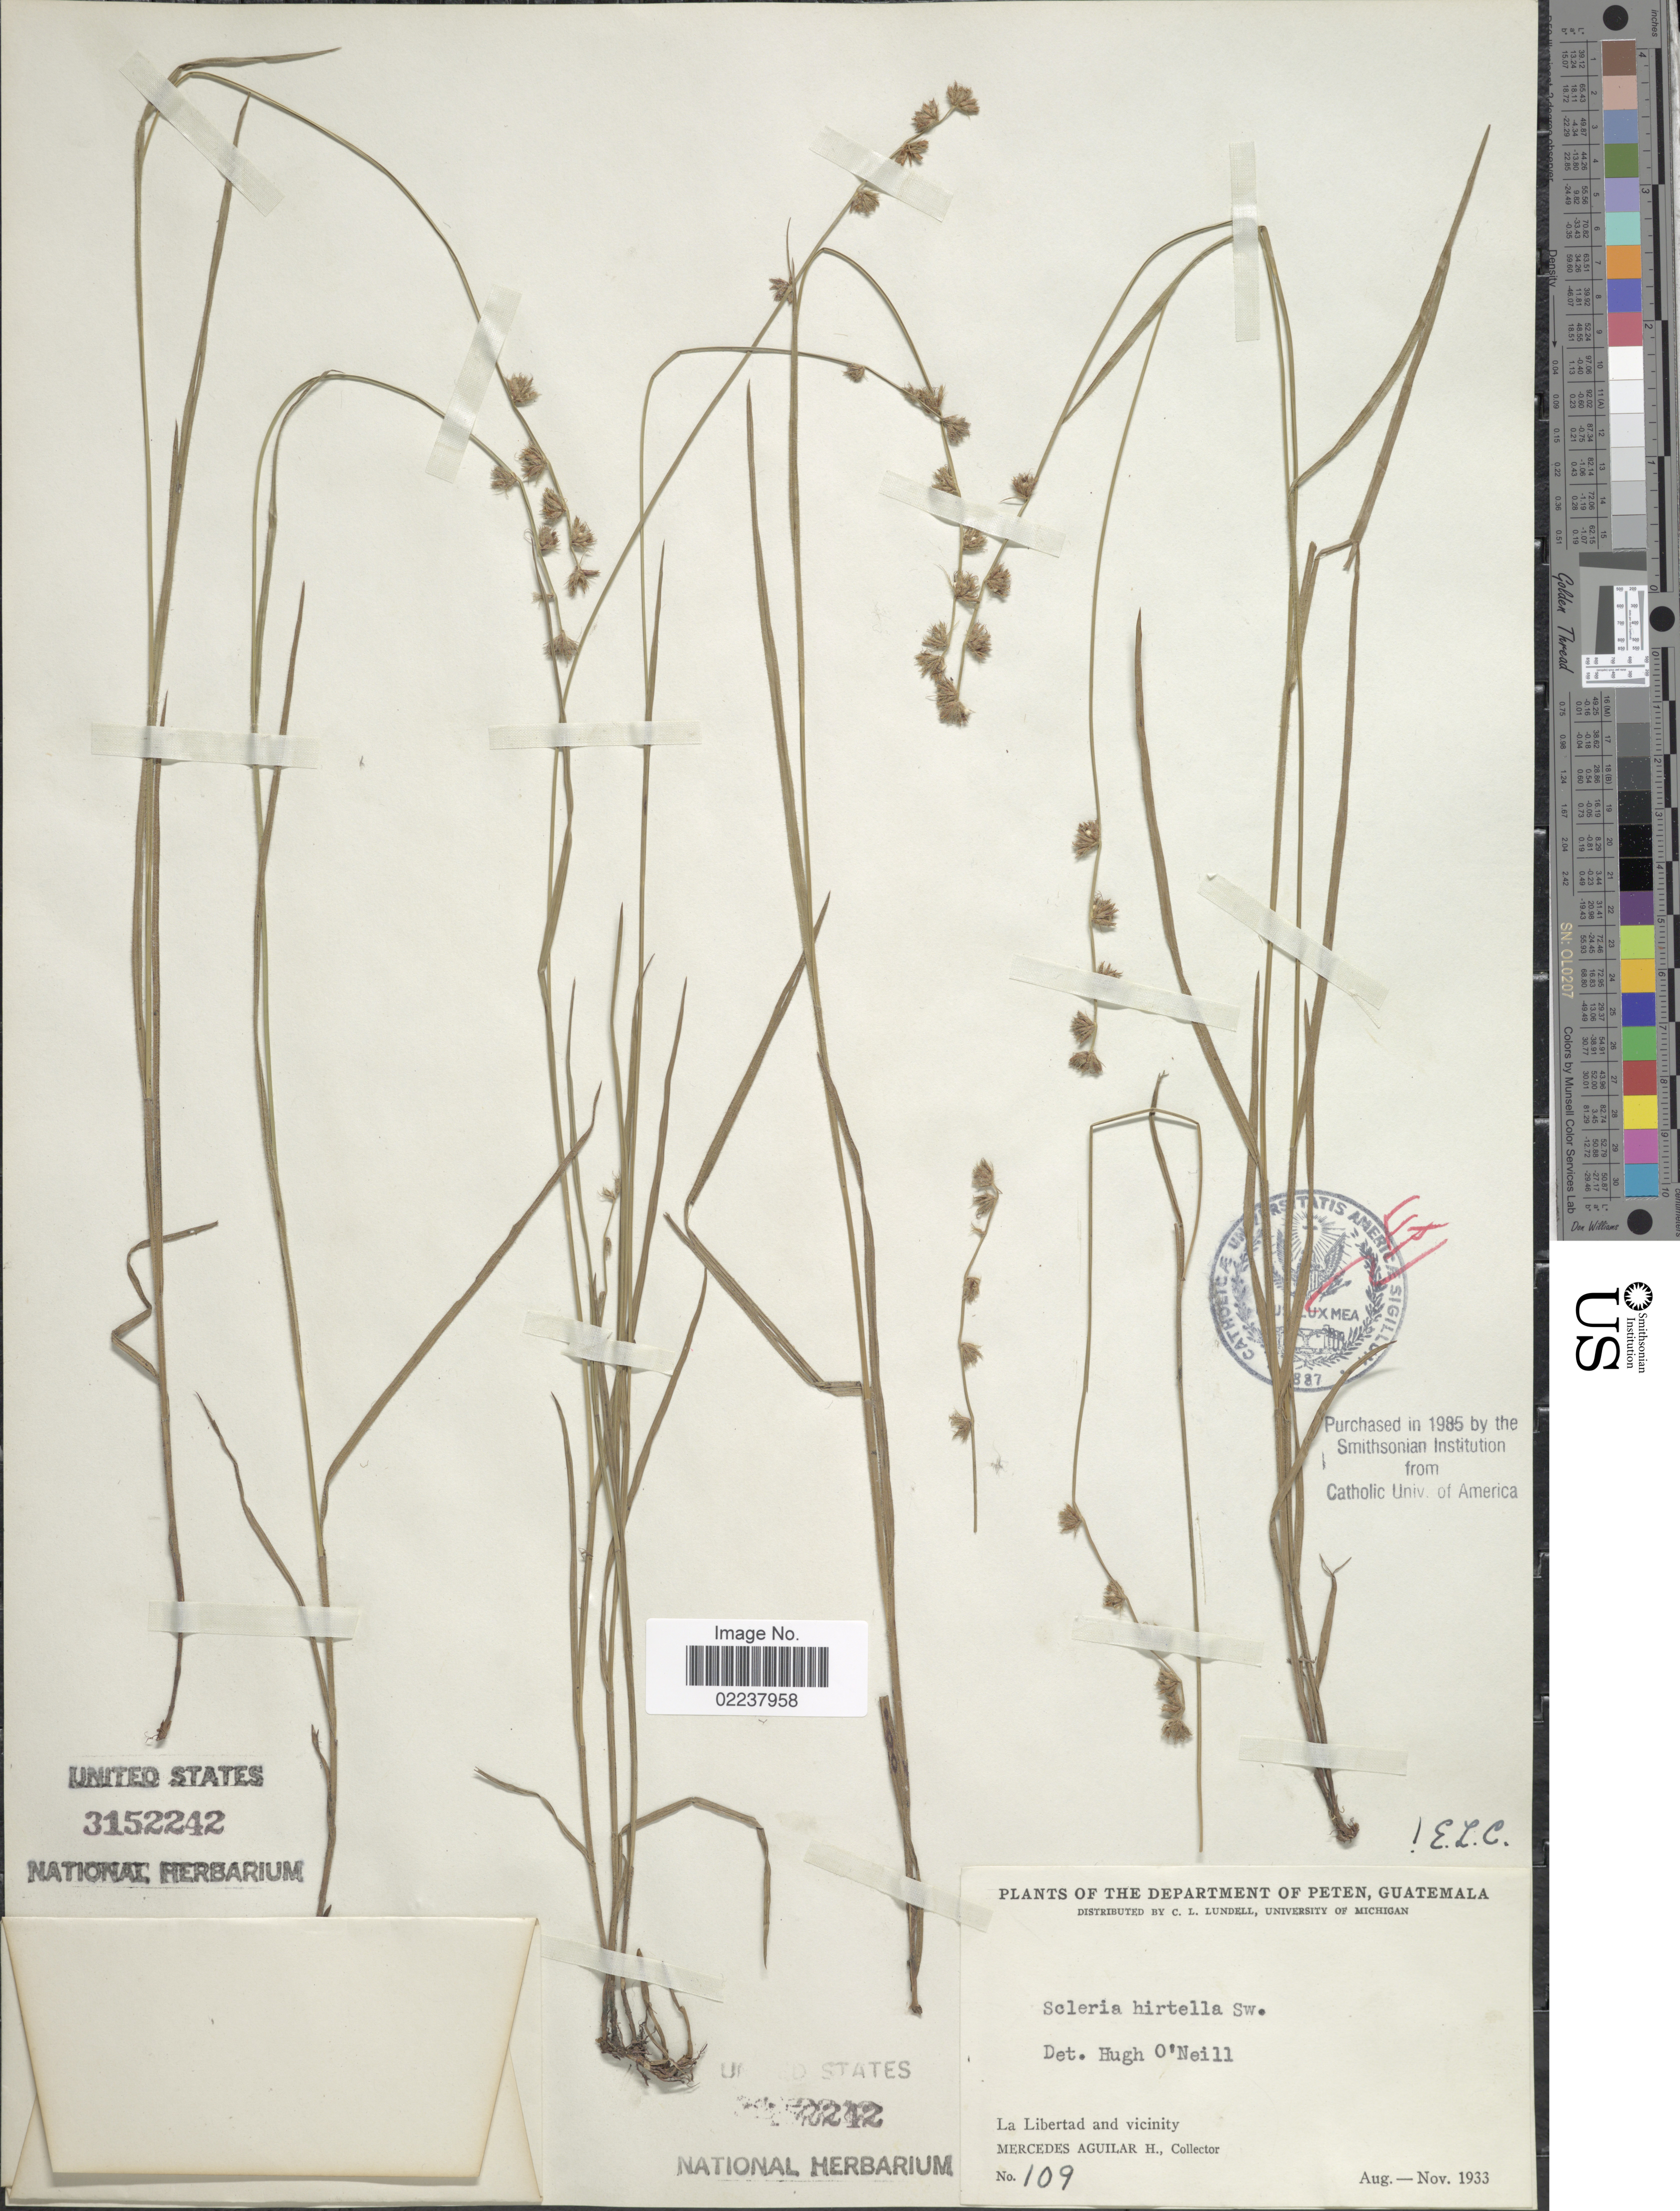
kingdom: Plantae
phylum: Tracheophyta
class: Liliopsida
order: Poales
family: Cyperaceae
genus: Scleria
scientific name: Scleria hirtella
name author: Sw.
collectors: M. Aguilar H.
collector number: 109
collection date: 1933-08/1933-11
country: Guatemala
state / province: El Petén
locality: La Libertad and vicinity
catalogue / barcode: US 3152242